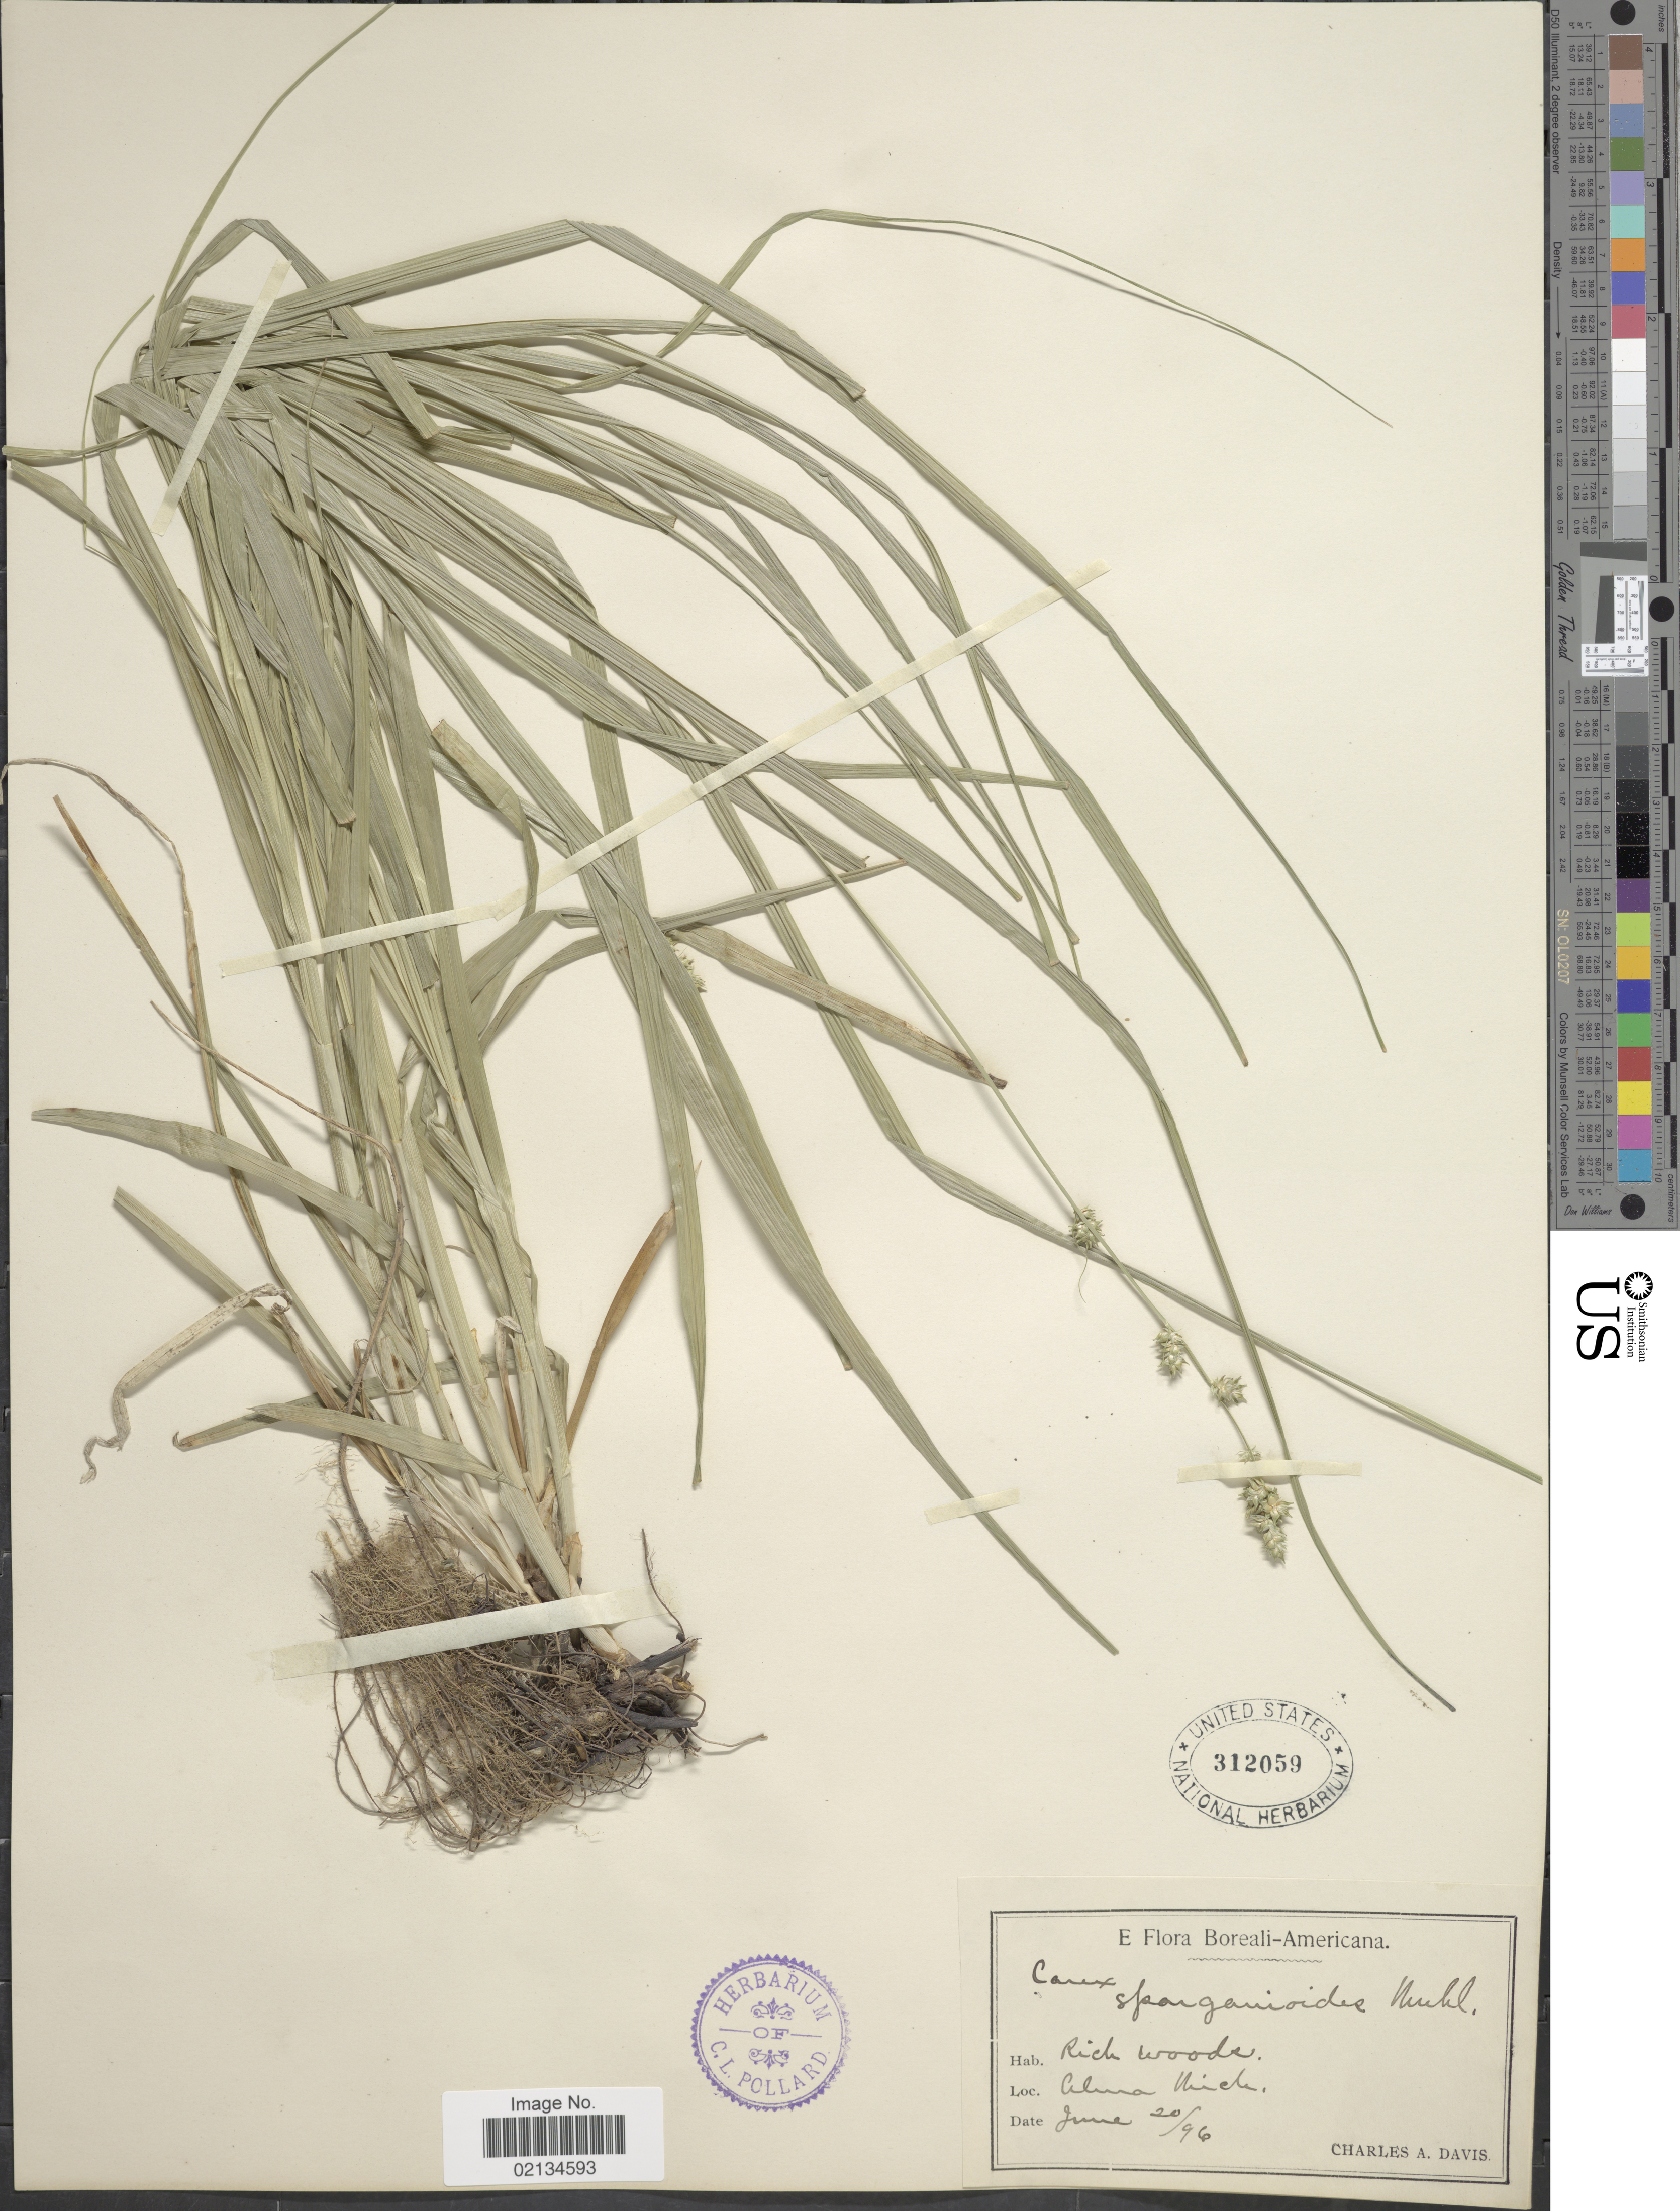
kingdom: Plantae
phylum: Tracheophyta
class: Liliopsida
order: Poales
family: Cyperaceae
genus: Carex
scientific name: Carex sparganioides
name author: Muhl. ex Willd.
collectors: C. Davis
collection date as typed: Transcribed d/m/y: 20/6/96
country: United States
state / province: Michigan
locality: Alma, E Flora Boreali-Americana.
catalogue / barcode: US 312059